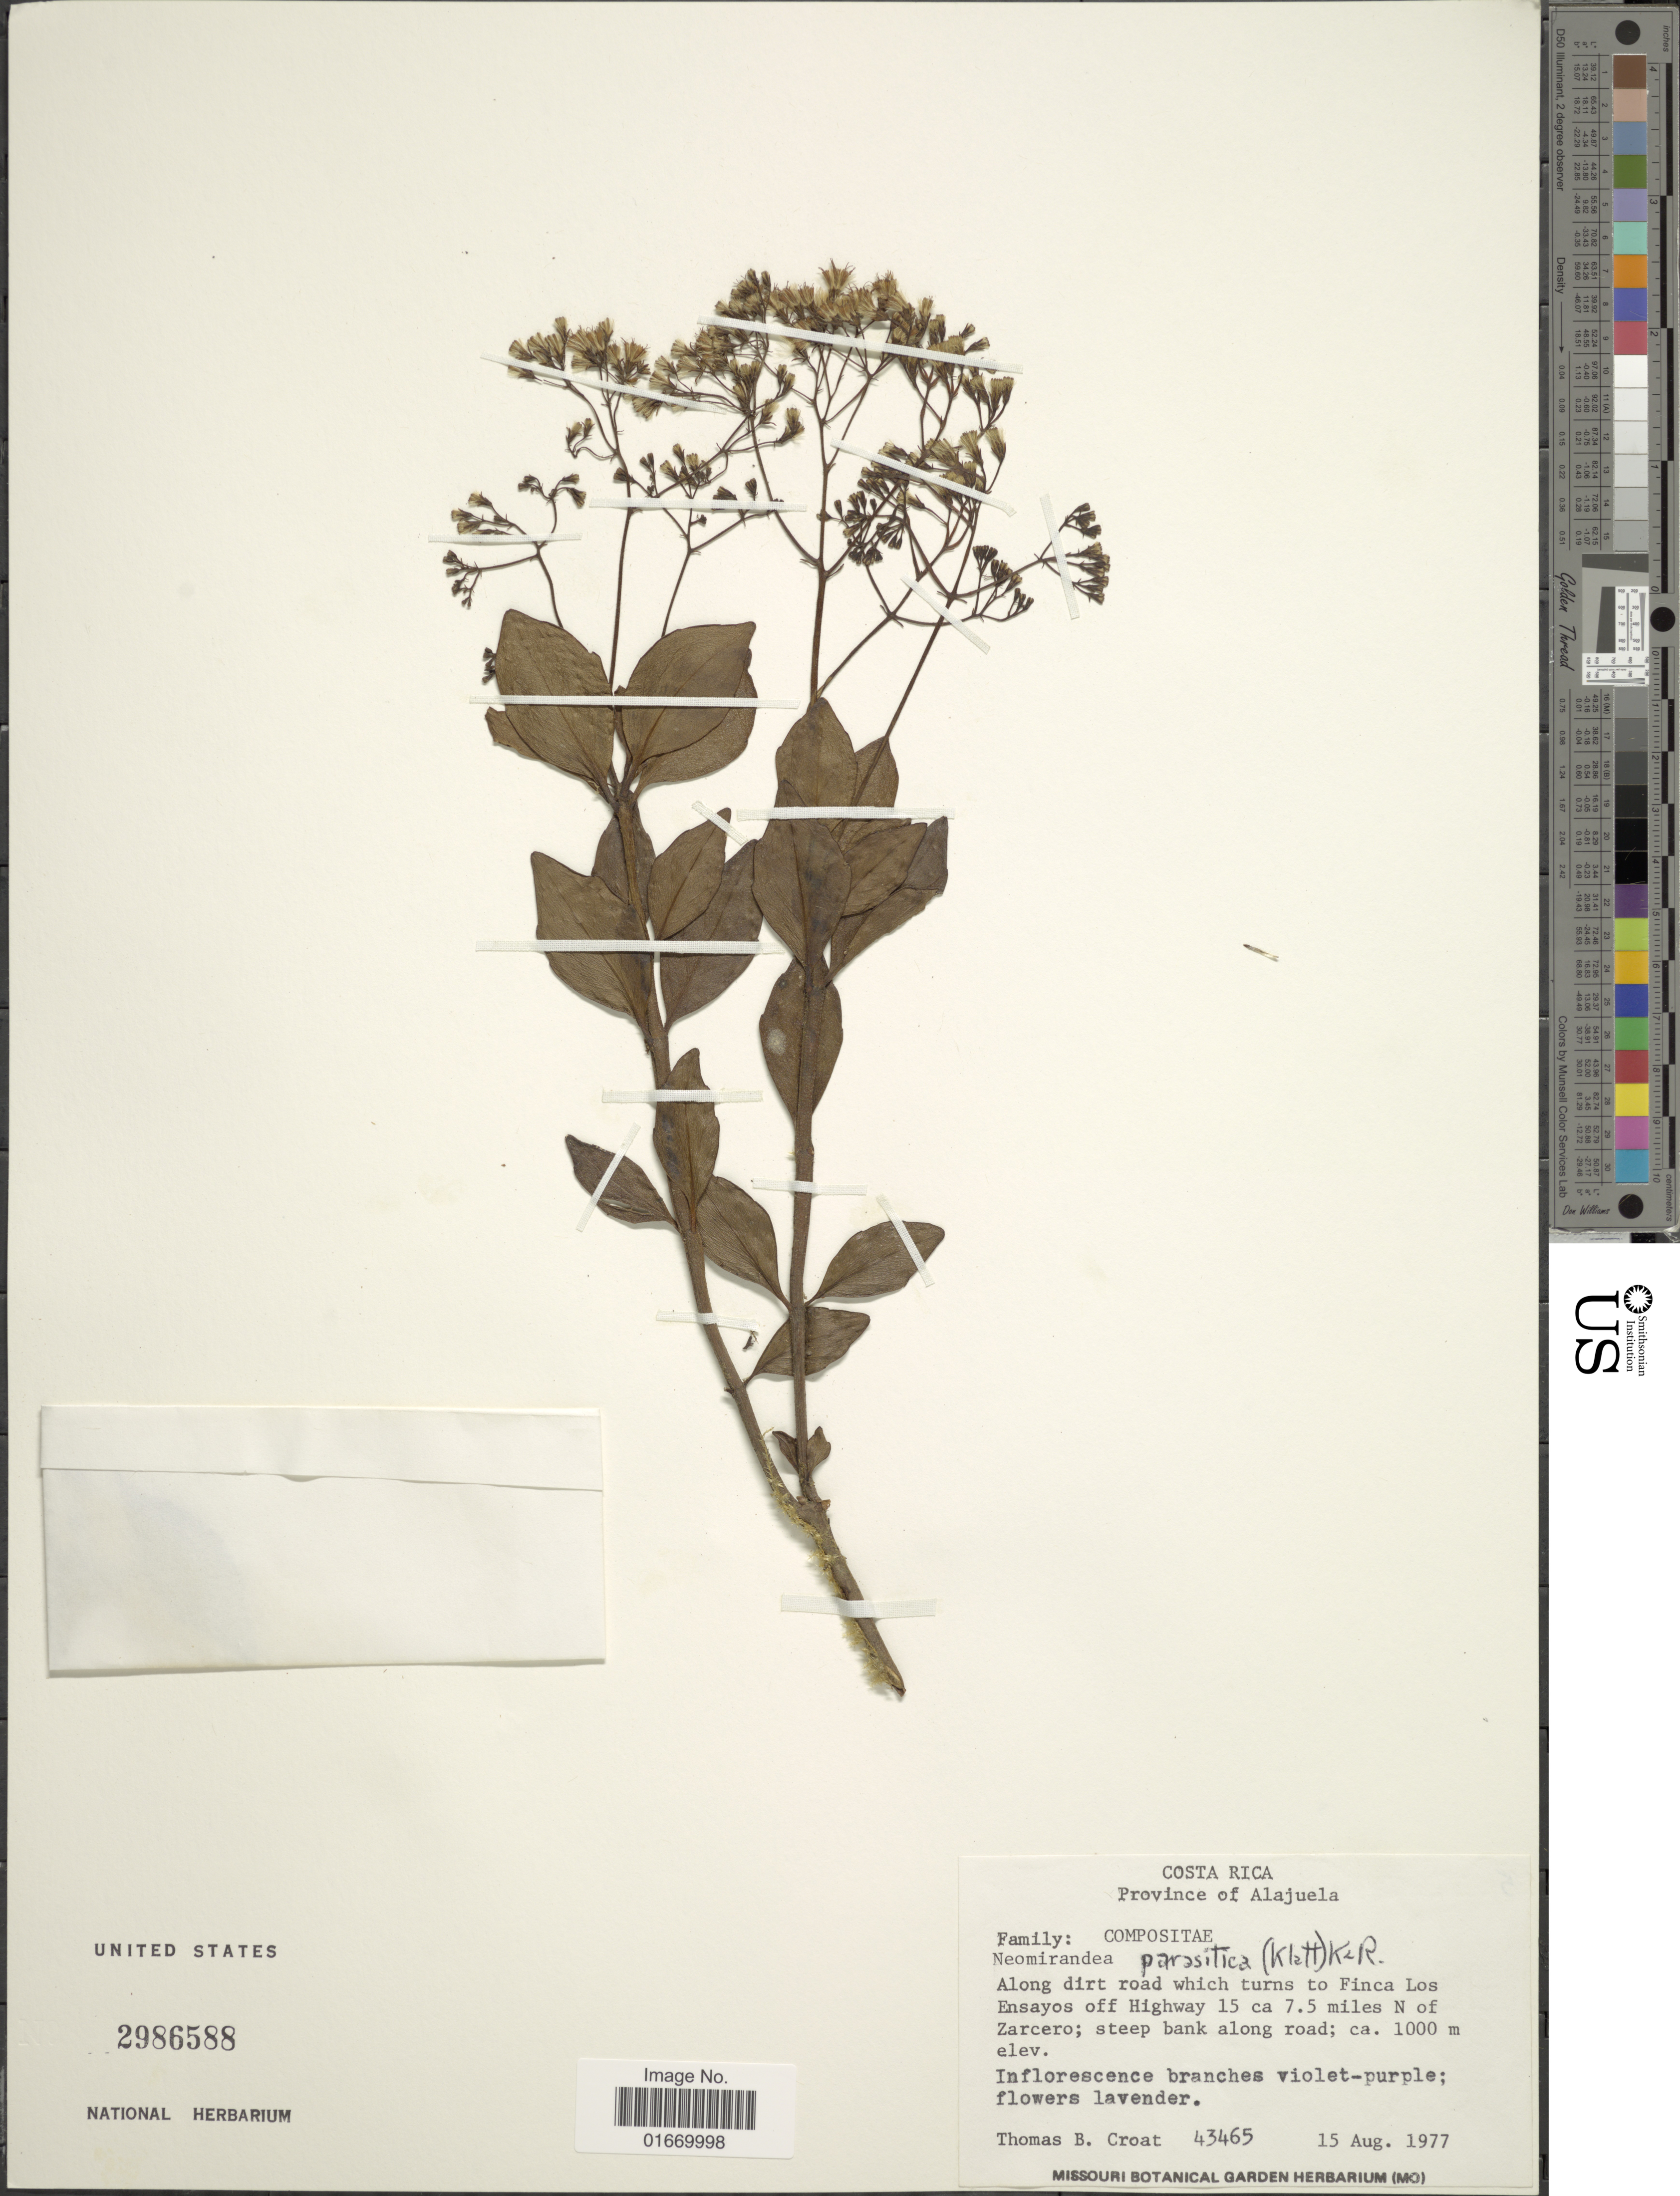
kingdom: Plantae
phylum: Tracheophyta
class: Magnoliopsida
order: Asterales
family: Asteraceae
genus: Neomirandea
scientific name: Neomirandea parasitica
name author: (Klatt) R.M. King & H. Rob.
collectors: T. B. Croat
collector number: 43465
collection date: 1977-08-15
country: Costa Rica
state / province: Alajuela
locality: Along dirt road which turns to Finca Los Ensayos off Highway 15 ca 7.5 miles N of Zarcero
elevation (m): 1000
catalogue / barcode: US 2986588